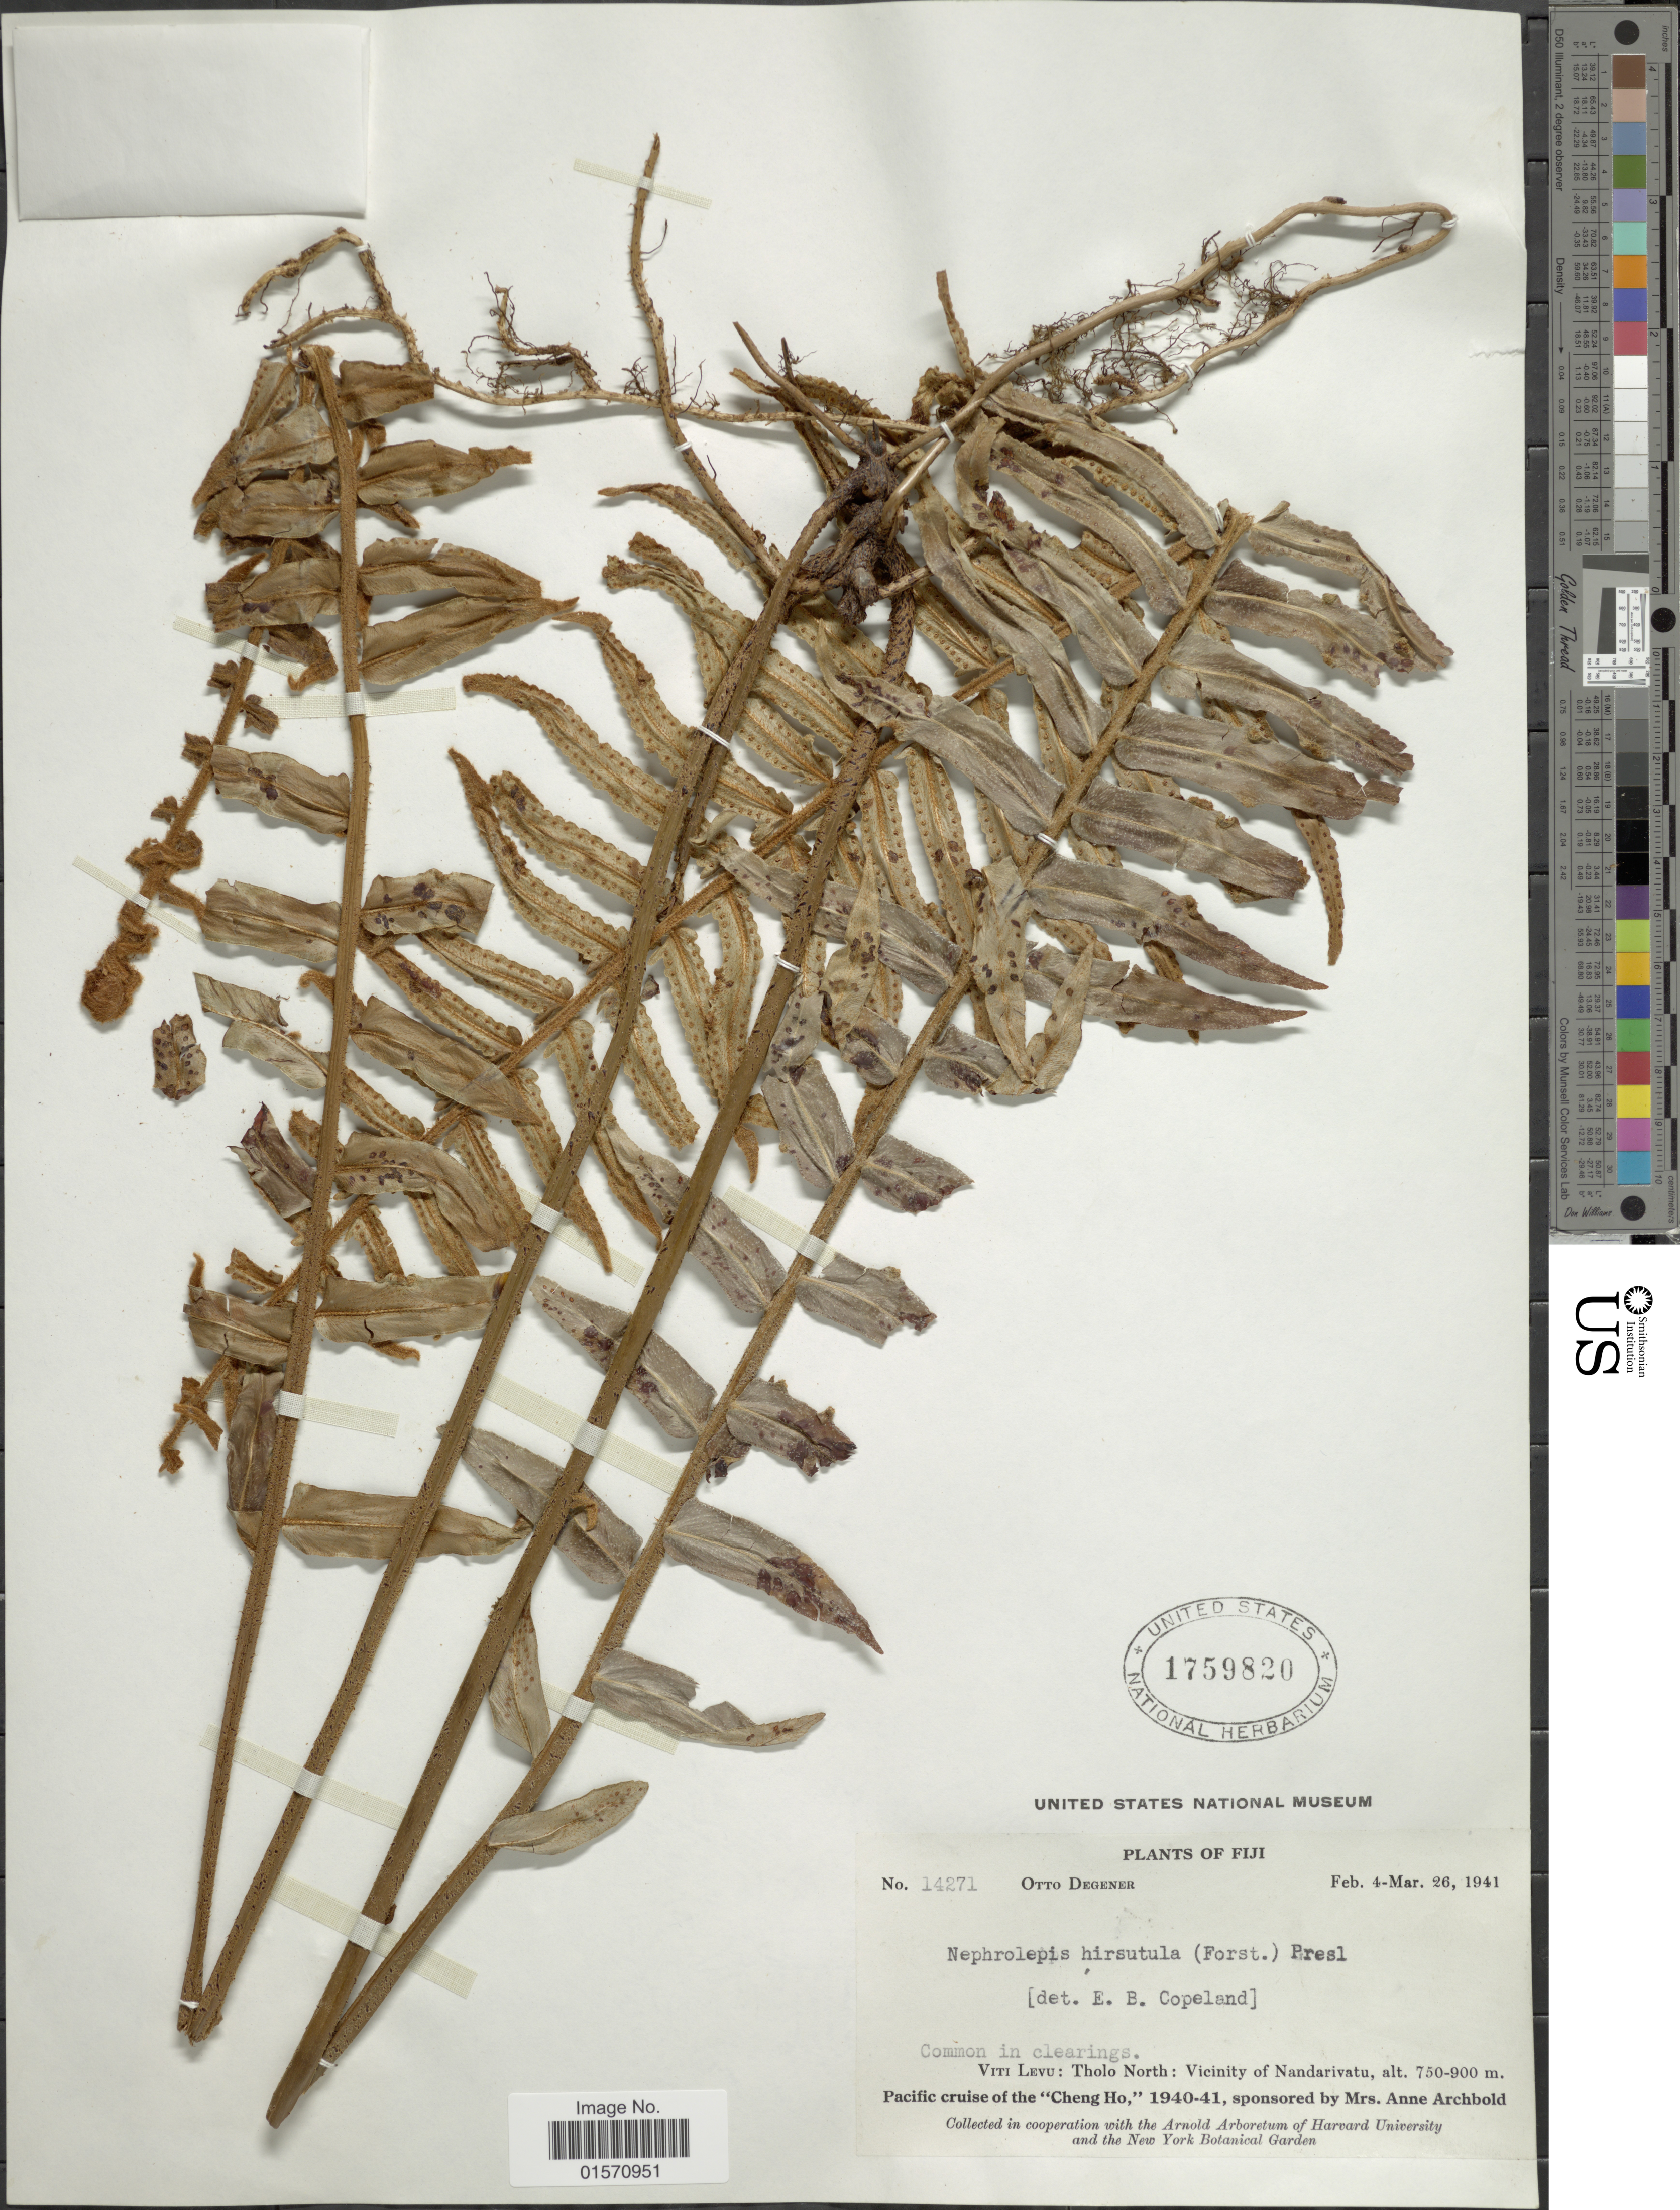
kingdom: Plantae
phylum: Tracheophyta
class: Polypodiopsida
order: Polypodiales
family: Nephrolepidaceae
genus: Nephrolepis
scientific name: Nephrolepis hirsutula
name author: (G. Forst.) C. Presl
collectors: O. Degener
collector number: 14271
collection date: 1941-02-04/1941-03-26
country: Fiji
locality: Viti Levu: Tholo NOrth: Vicinity of Nandarivatu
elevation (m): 750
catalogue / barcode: US 1759820